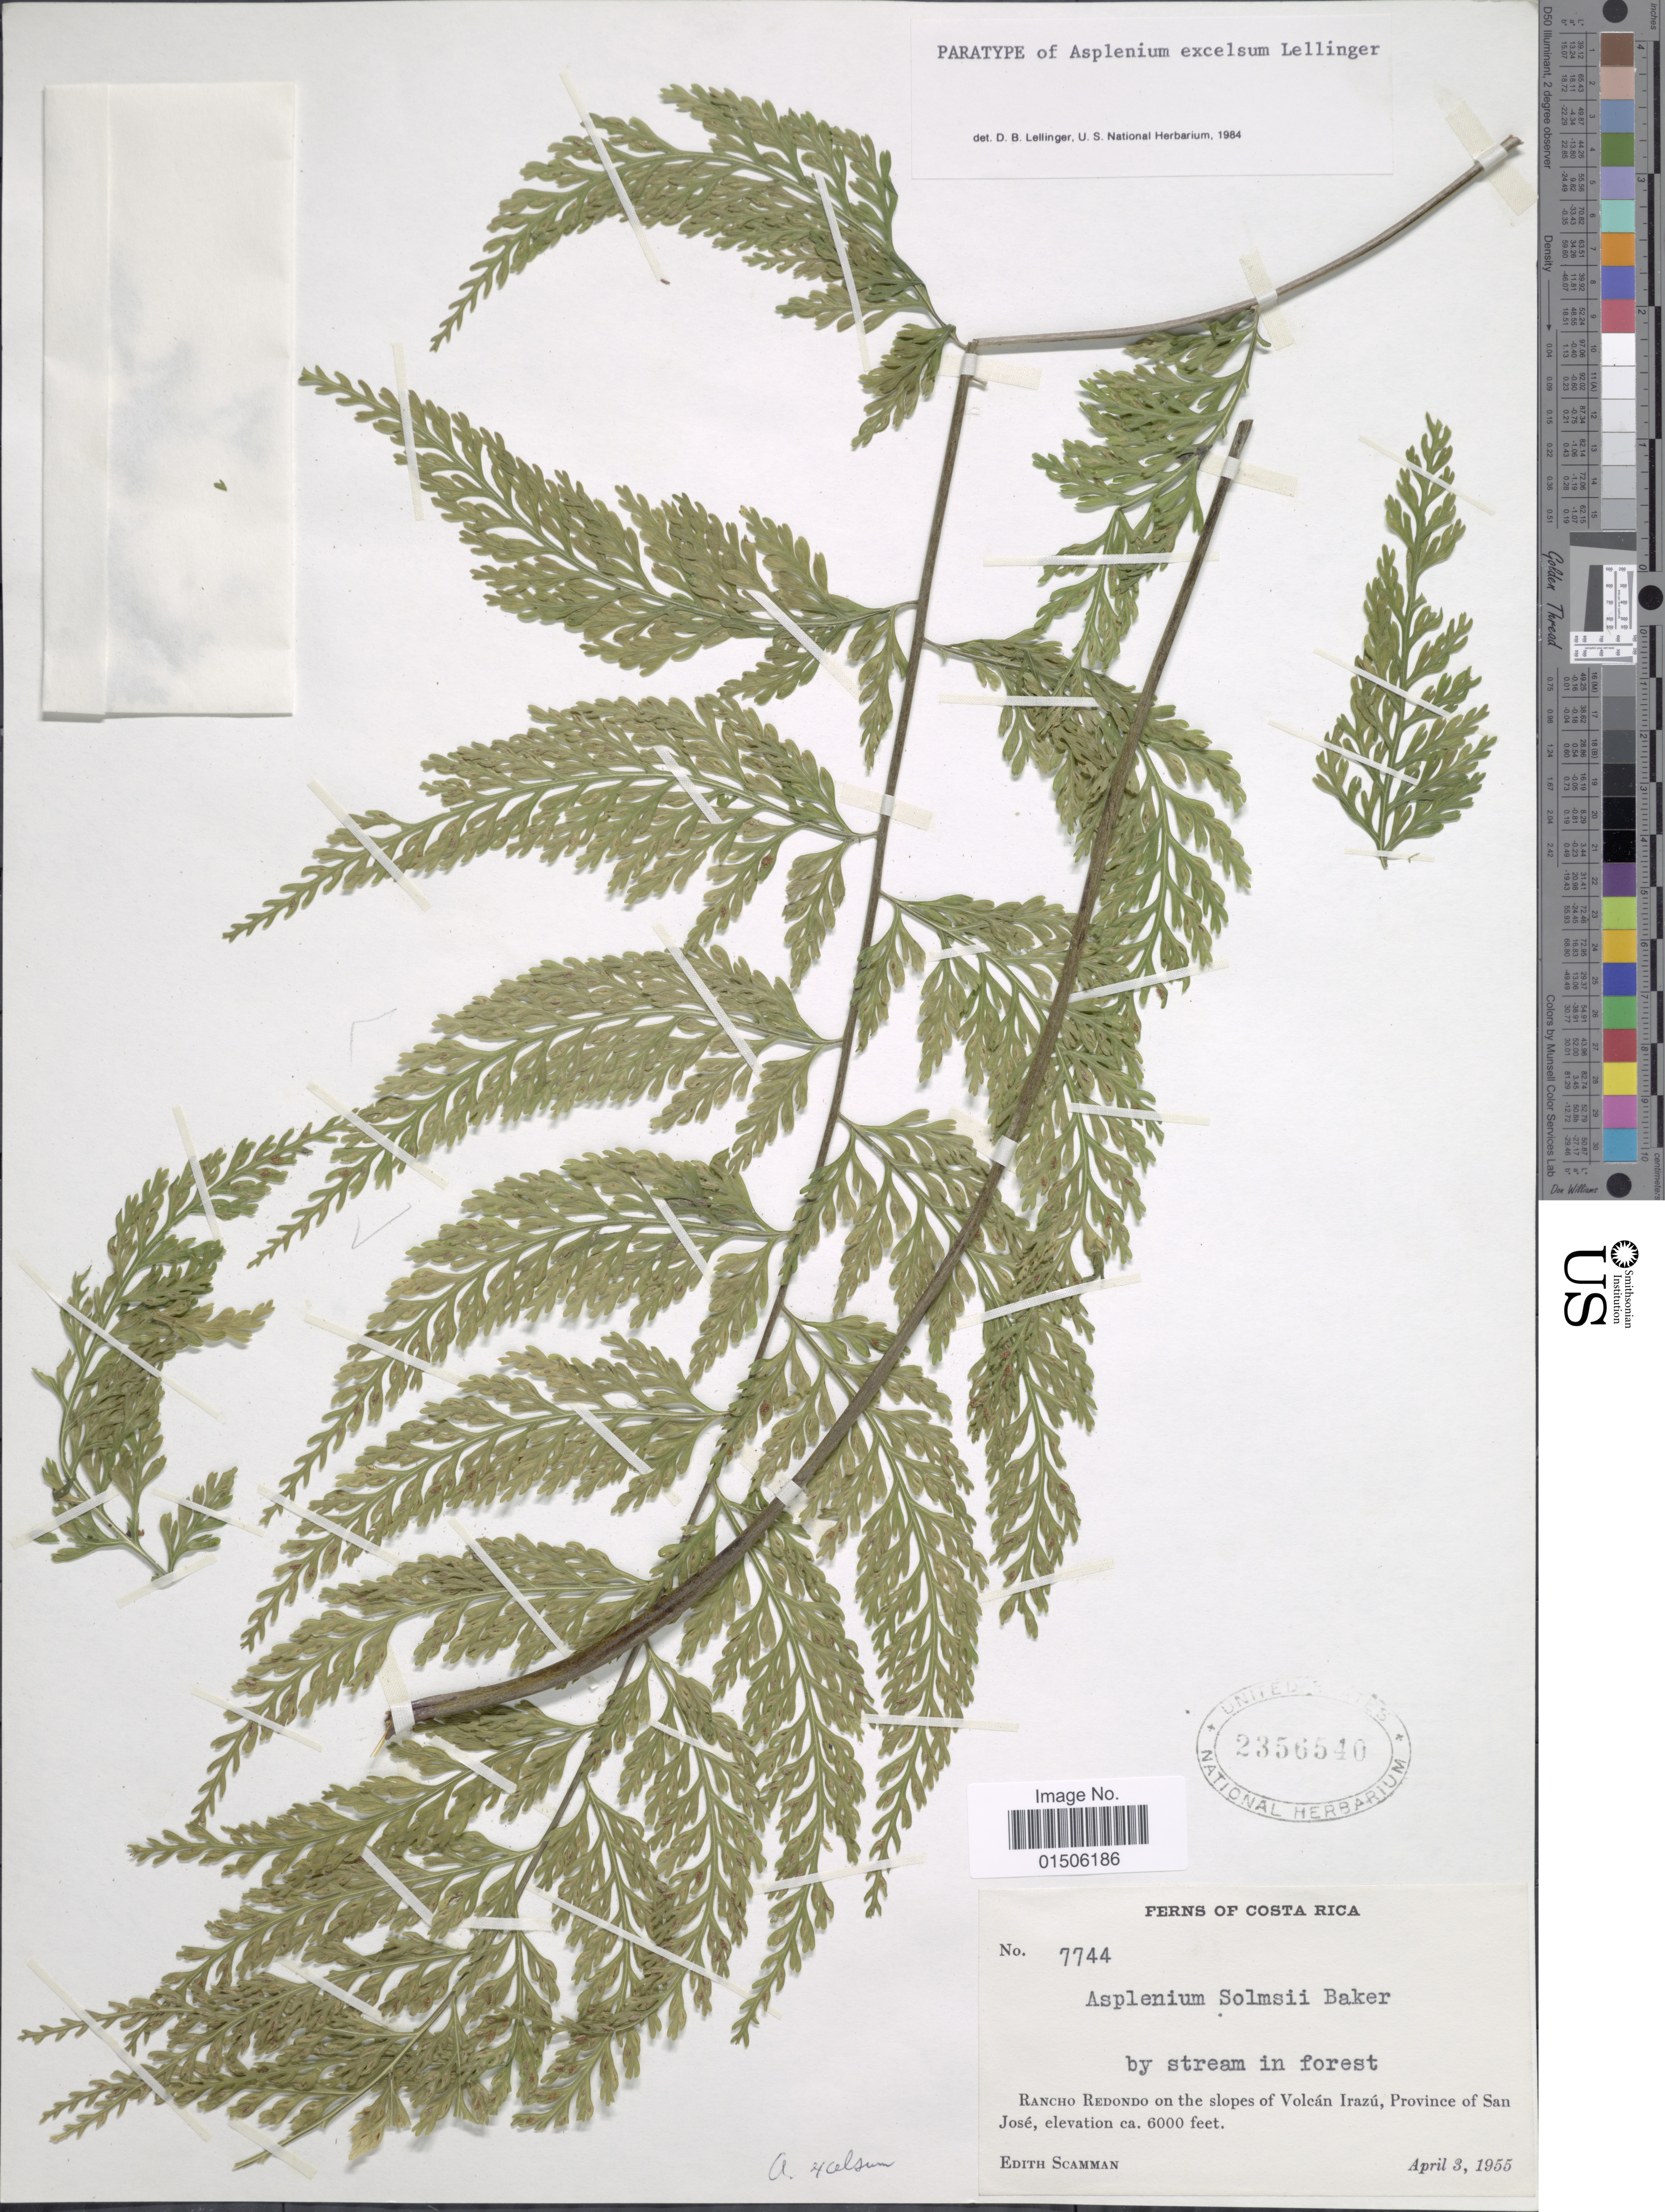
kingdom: Plantae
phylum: Tracheophyta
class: Polypodiopsida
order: Polypodiales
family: Aspleniaceae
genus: Asplenium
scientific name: Asplenium excelsum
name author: Lellinger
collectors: E. Scamman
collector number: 774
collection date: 1955-04-03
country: Costa Rica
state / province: San José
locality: By stream in forest, Rancho Redondo on the slopes of Volcán Irazú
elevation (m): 1829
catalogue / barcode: US 2356540